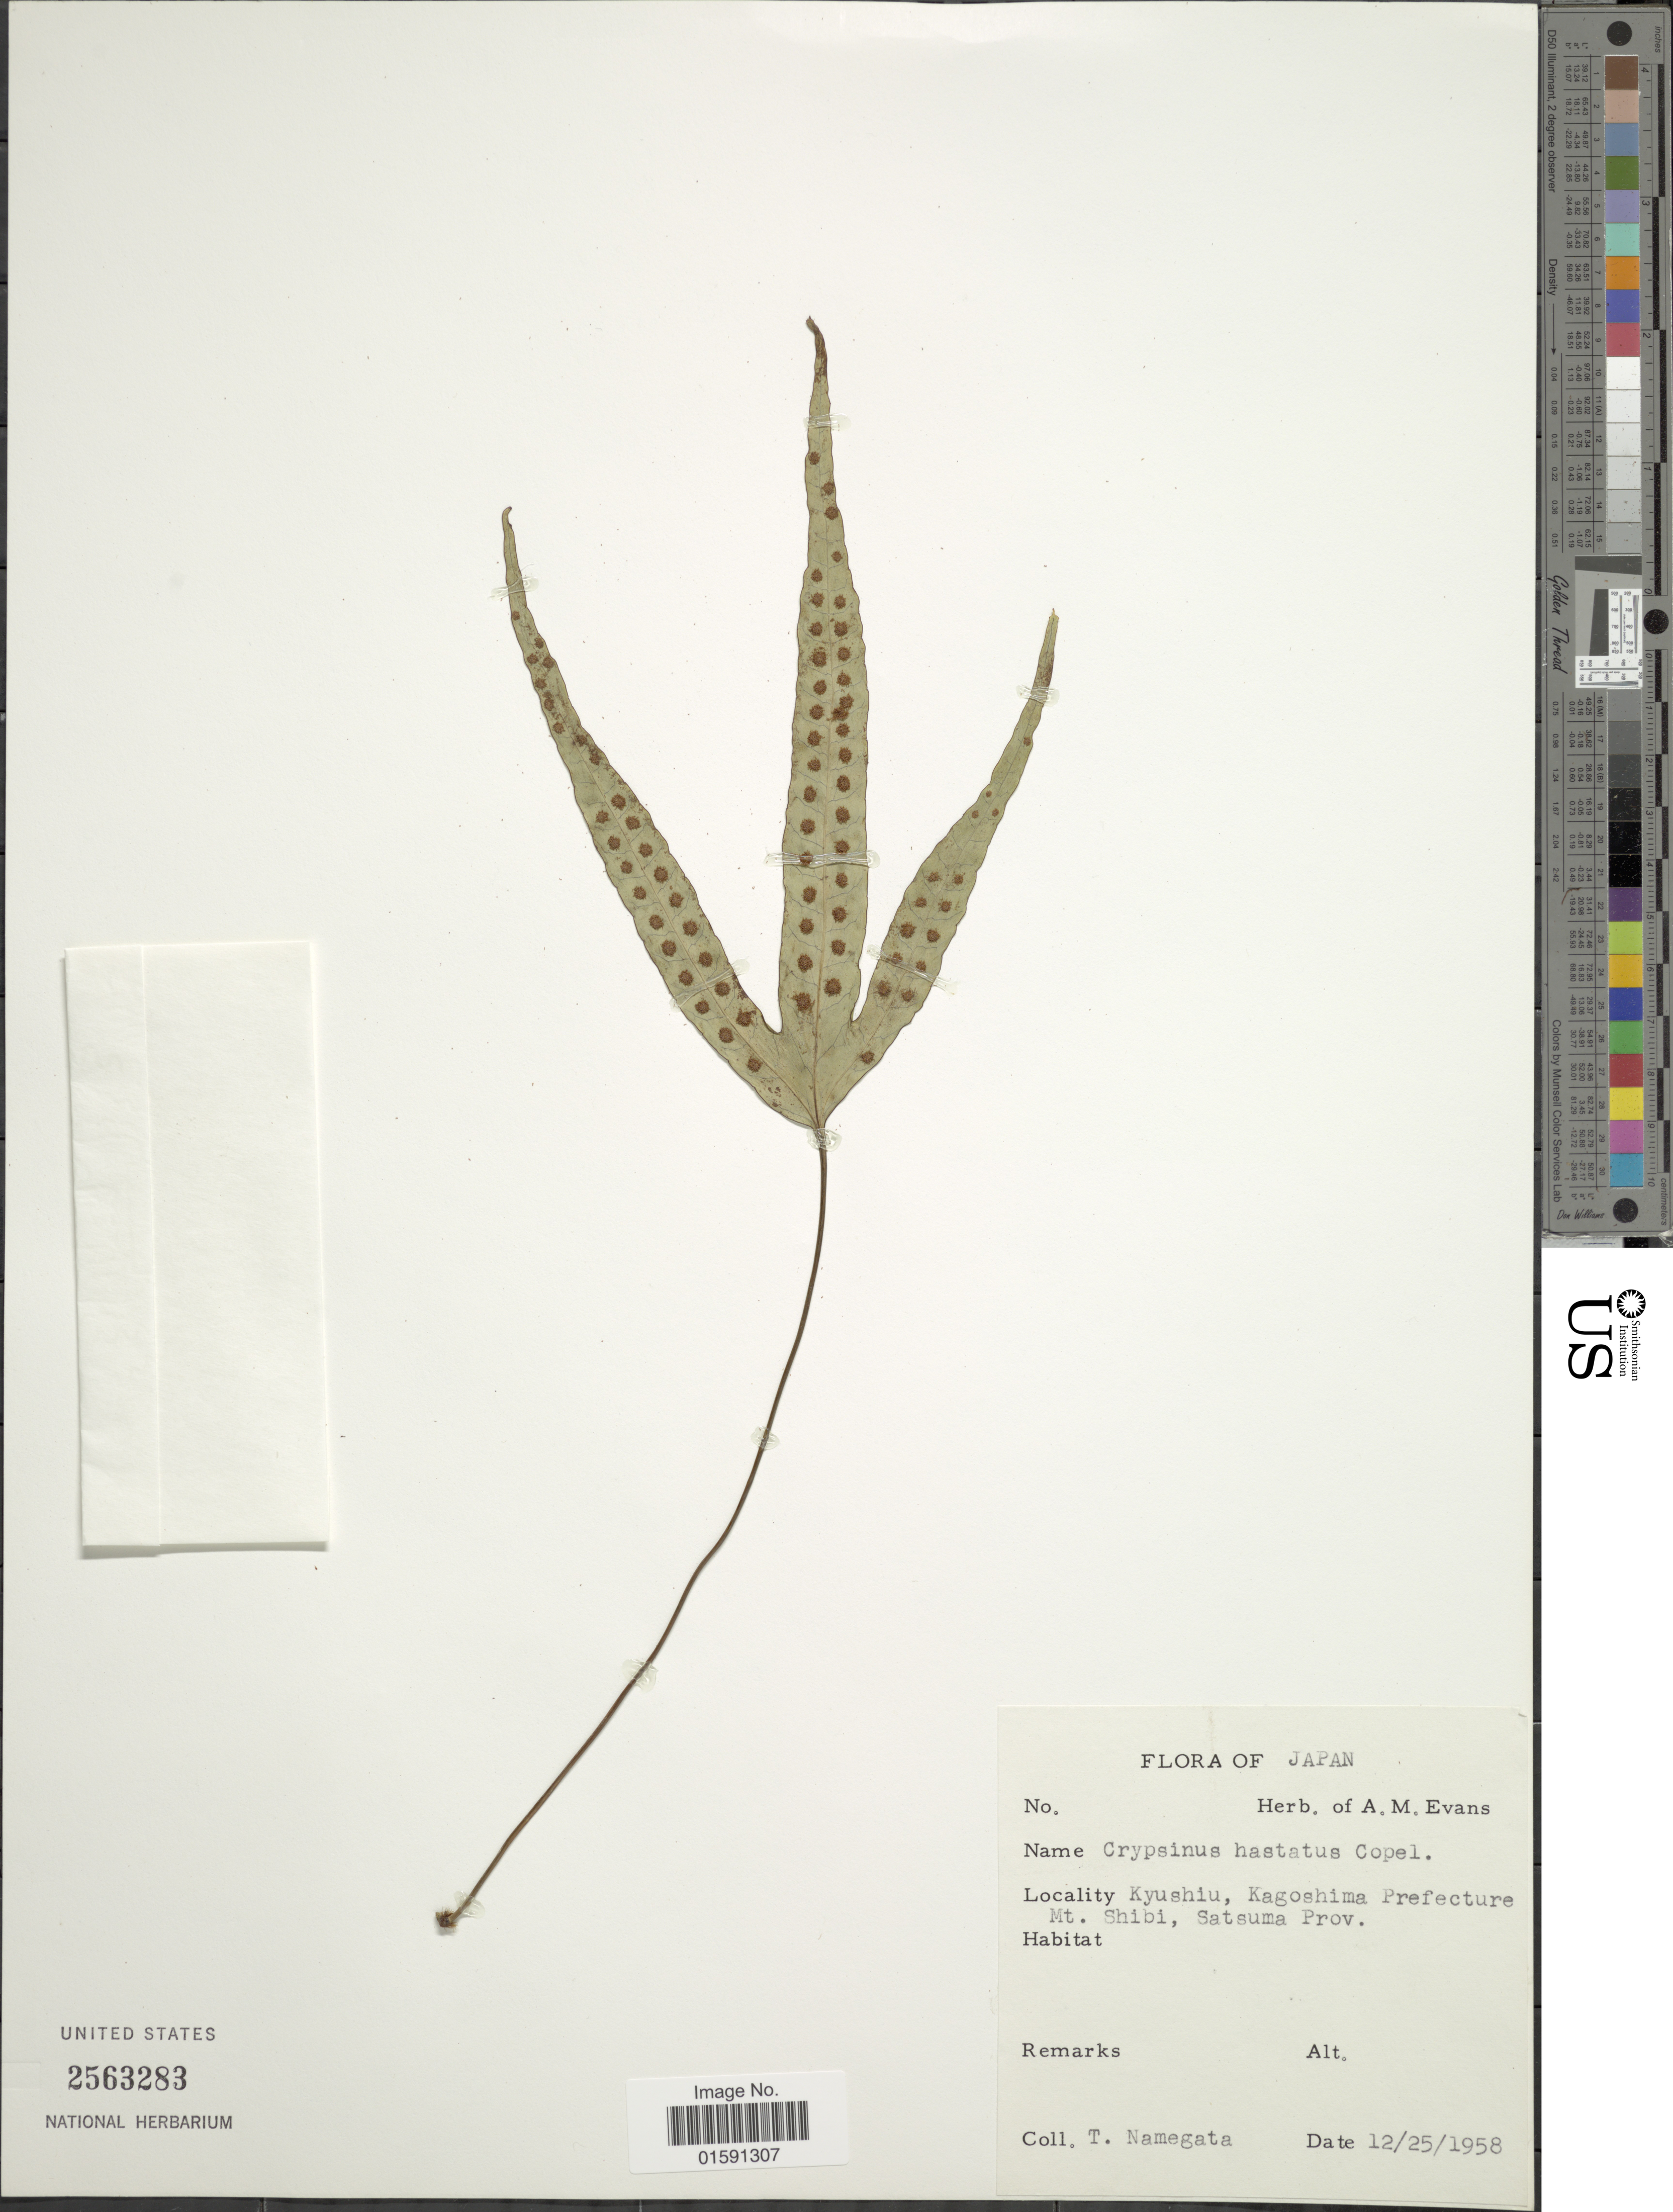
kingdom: Plantae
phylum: Tracheophyta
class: Polypodiopsida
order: Polypodiales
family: Polypodiaceae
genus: Selliguea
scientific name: Selliguea hastata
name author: (Thunb.) Fraser-Jenk.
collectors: T. Namegata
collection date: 1958-12-25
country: Japan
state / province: Kagosima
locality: Kyushiu, Kagoshima Prefecture Mt. Shibi, Satsuma Prov.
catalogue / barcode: US 2563283